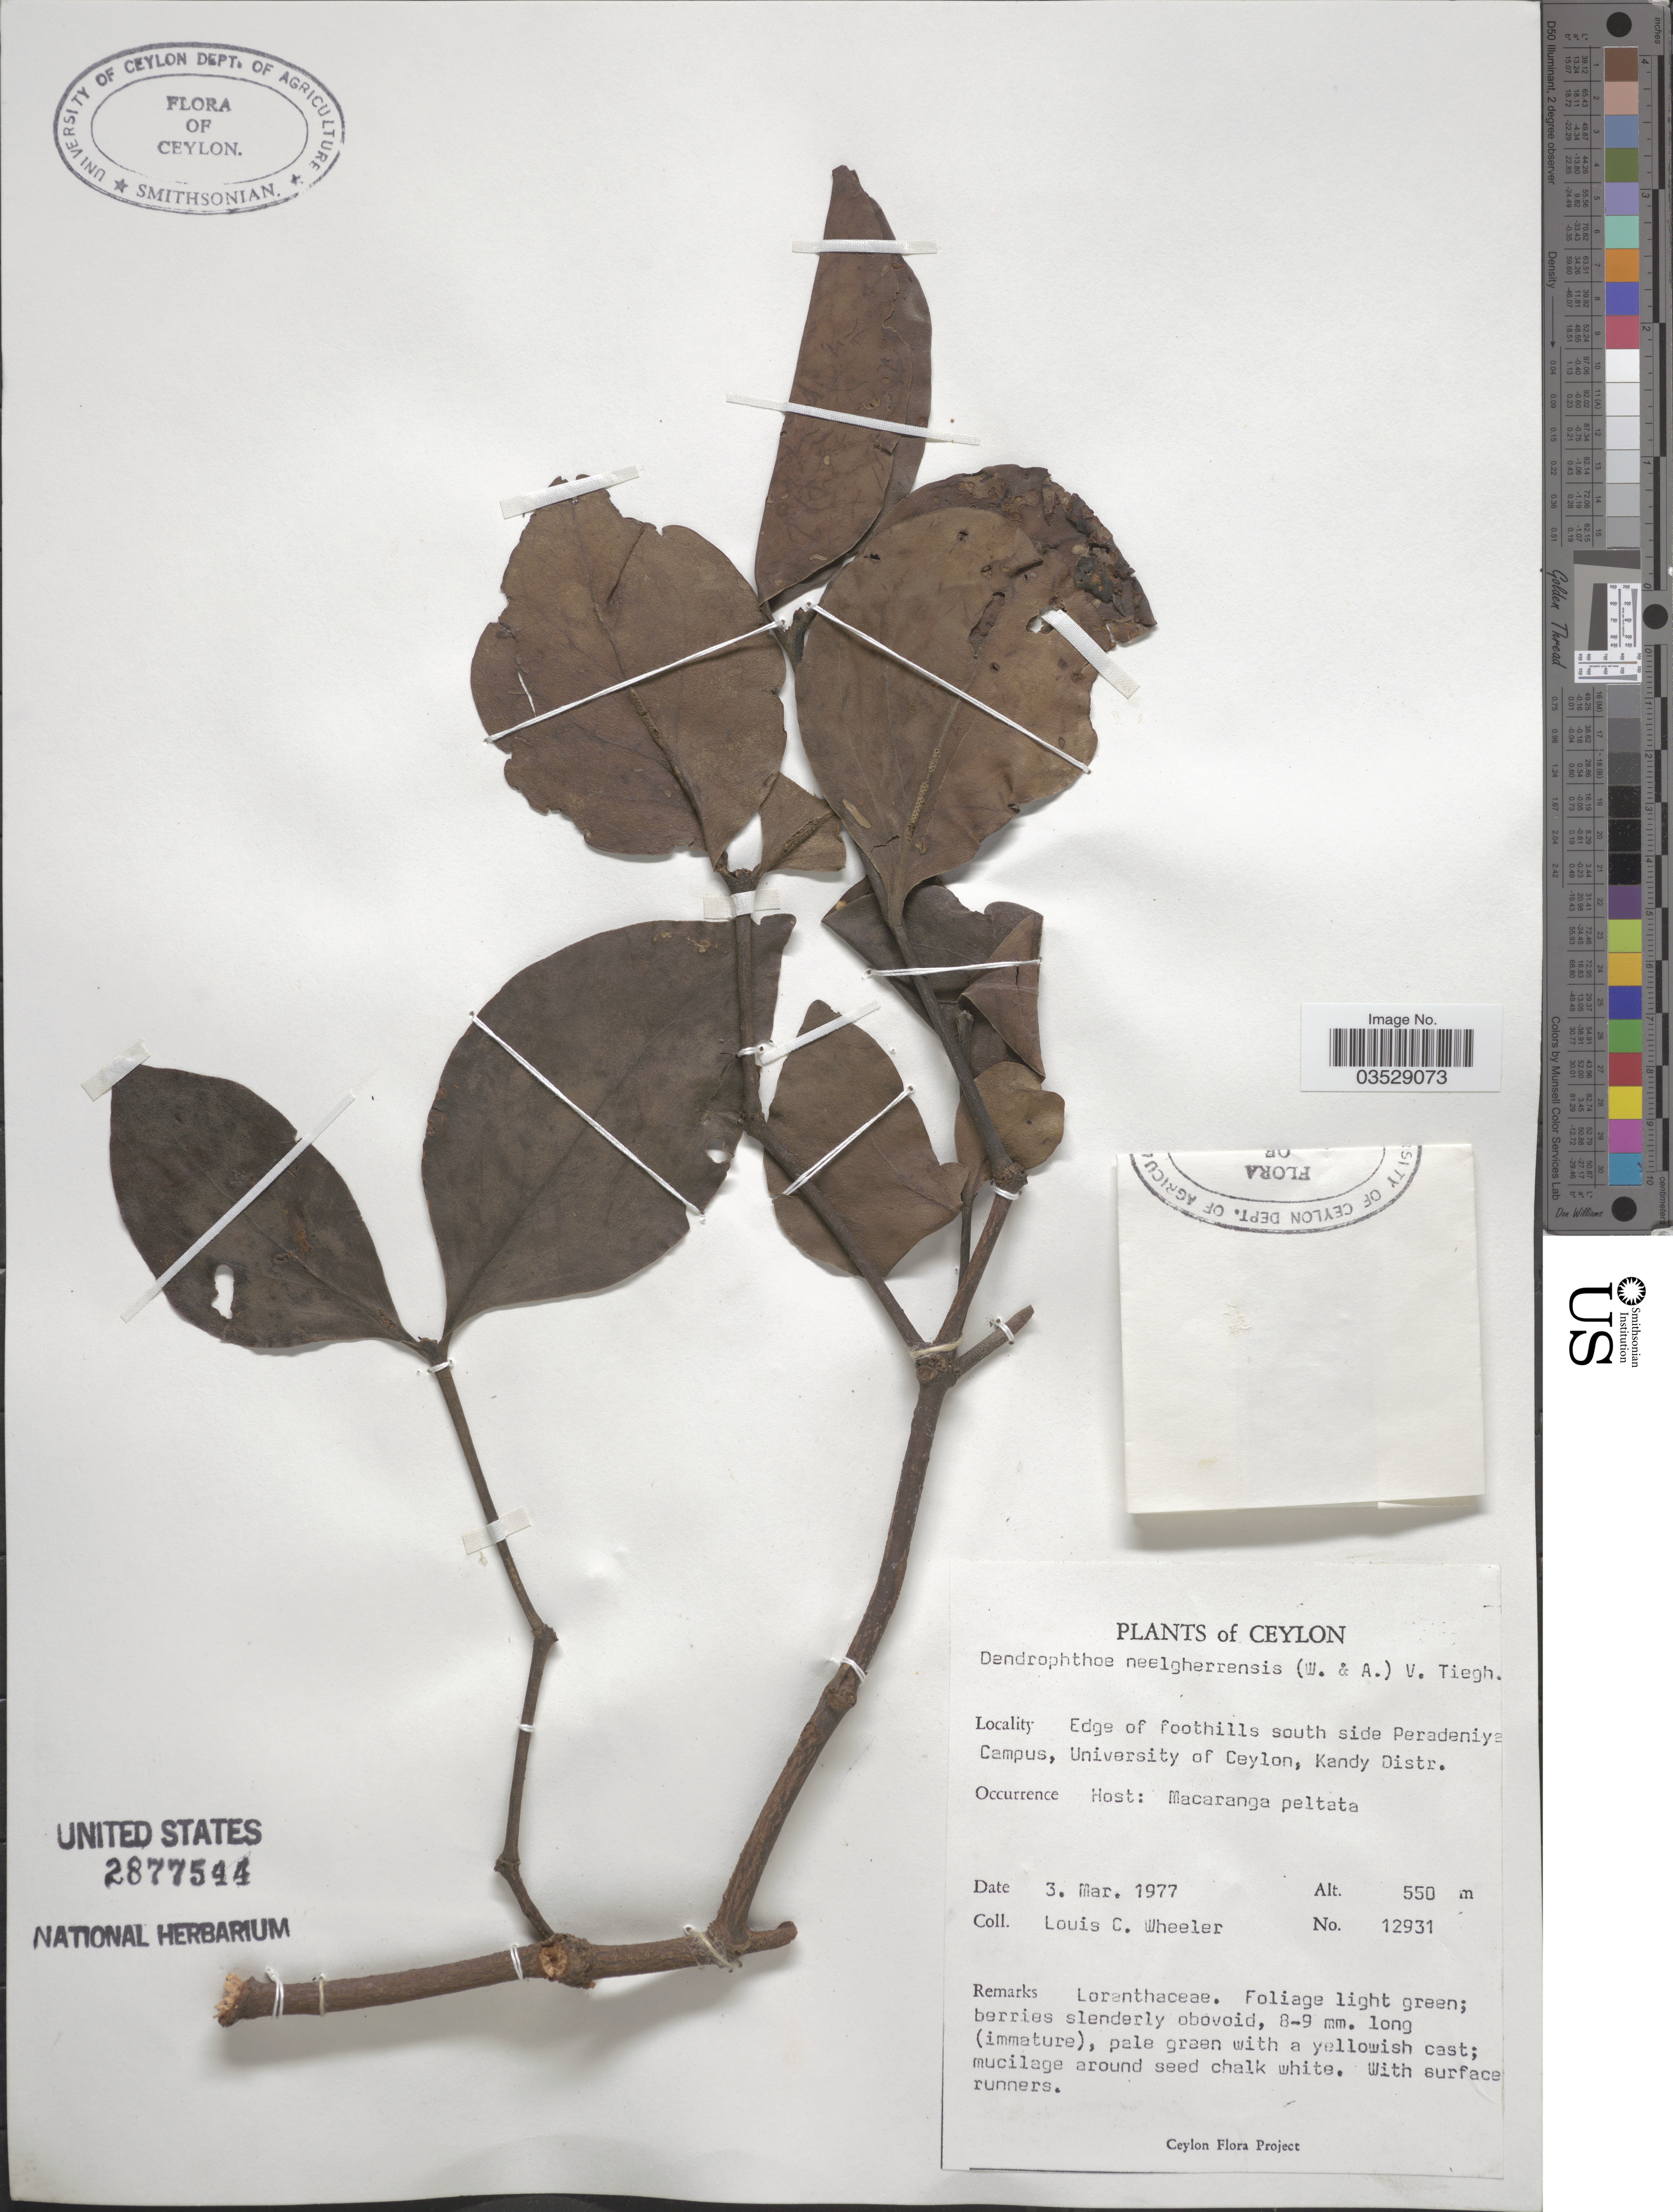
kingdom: Plantae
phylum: Tracheophyta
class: Magnoliopsida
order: Santalales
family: Loranthaceae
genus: Dendrophthoe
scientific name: Dendrophthoe trigona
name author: (Wight & Arn.) Danser ex Santapau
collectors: L. C. Wheeler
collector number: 12931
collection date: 1977-03-03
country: Sri Lanka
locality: Ceylon. Edge of foothills south side Peradeniya Campus, University of Ceylon, Kandy Distr.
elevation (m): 550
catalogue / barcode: US 2877544